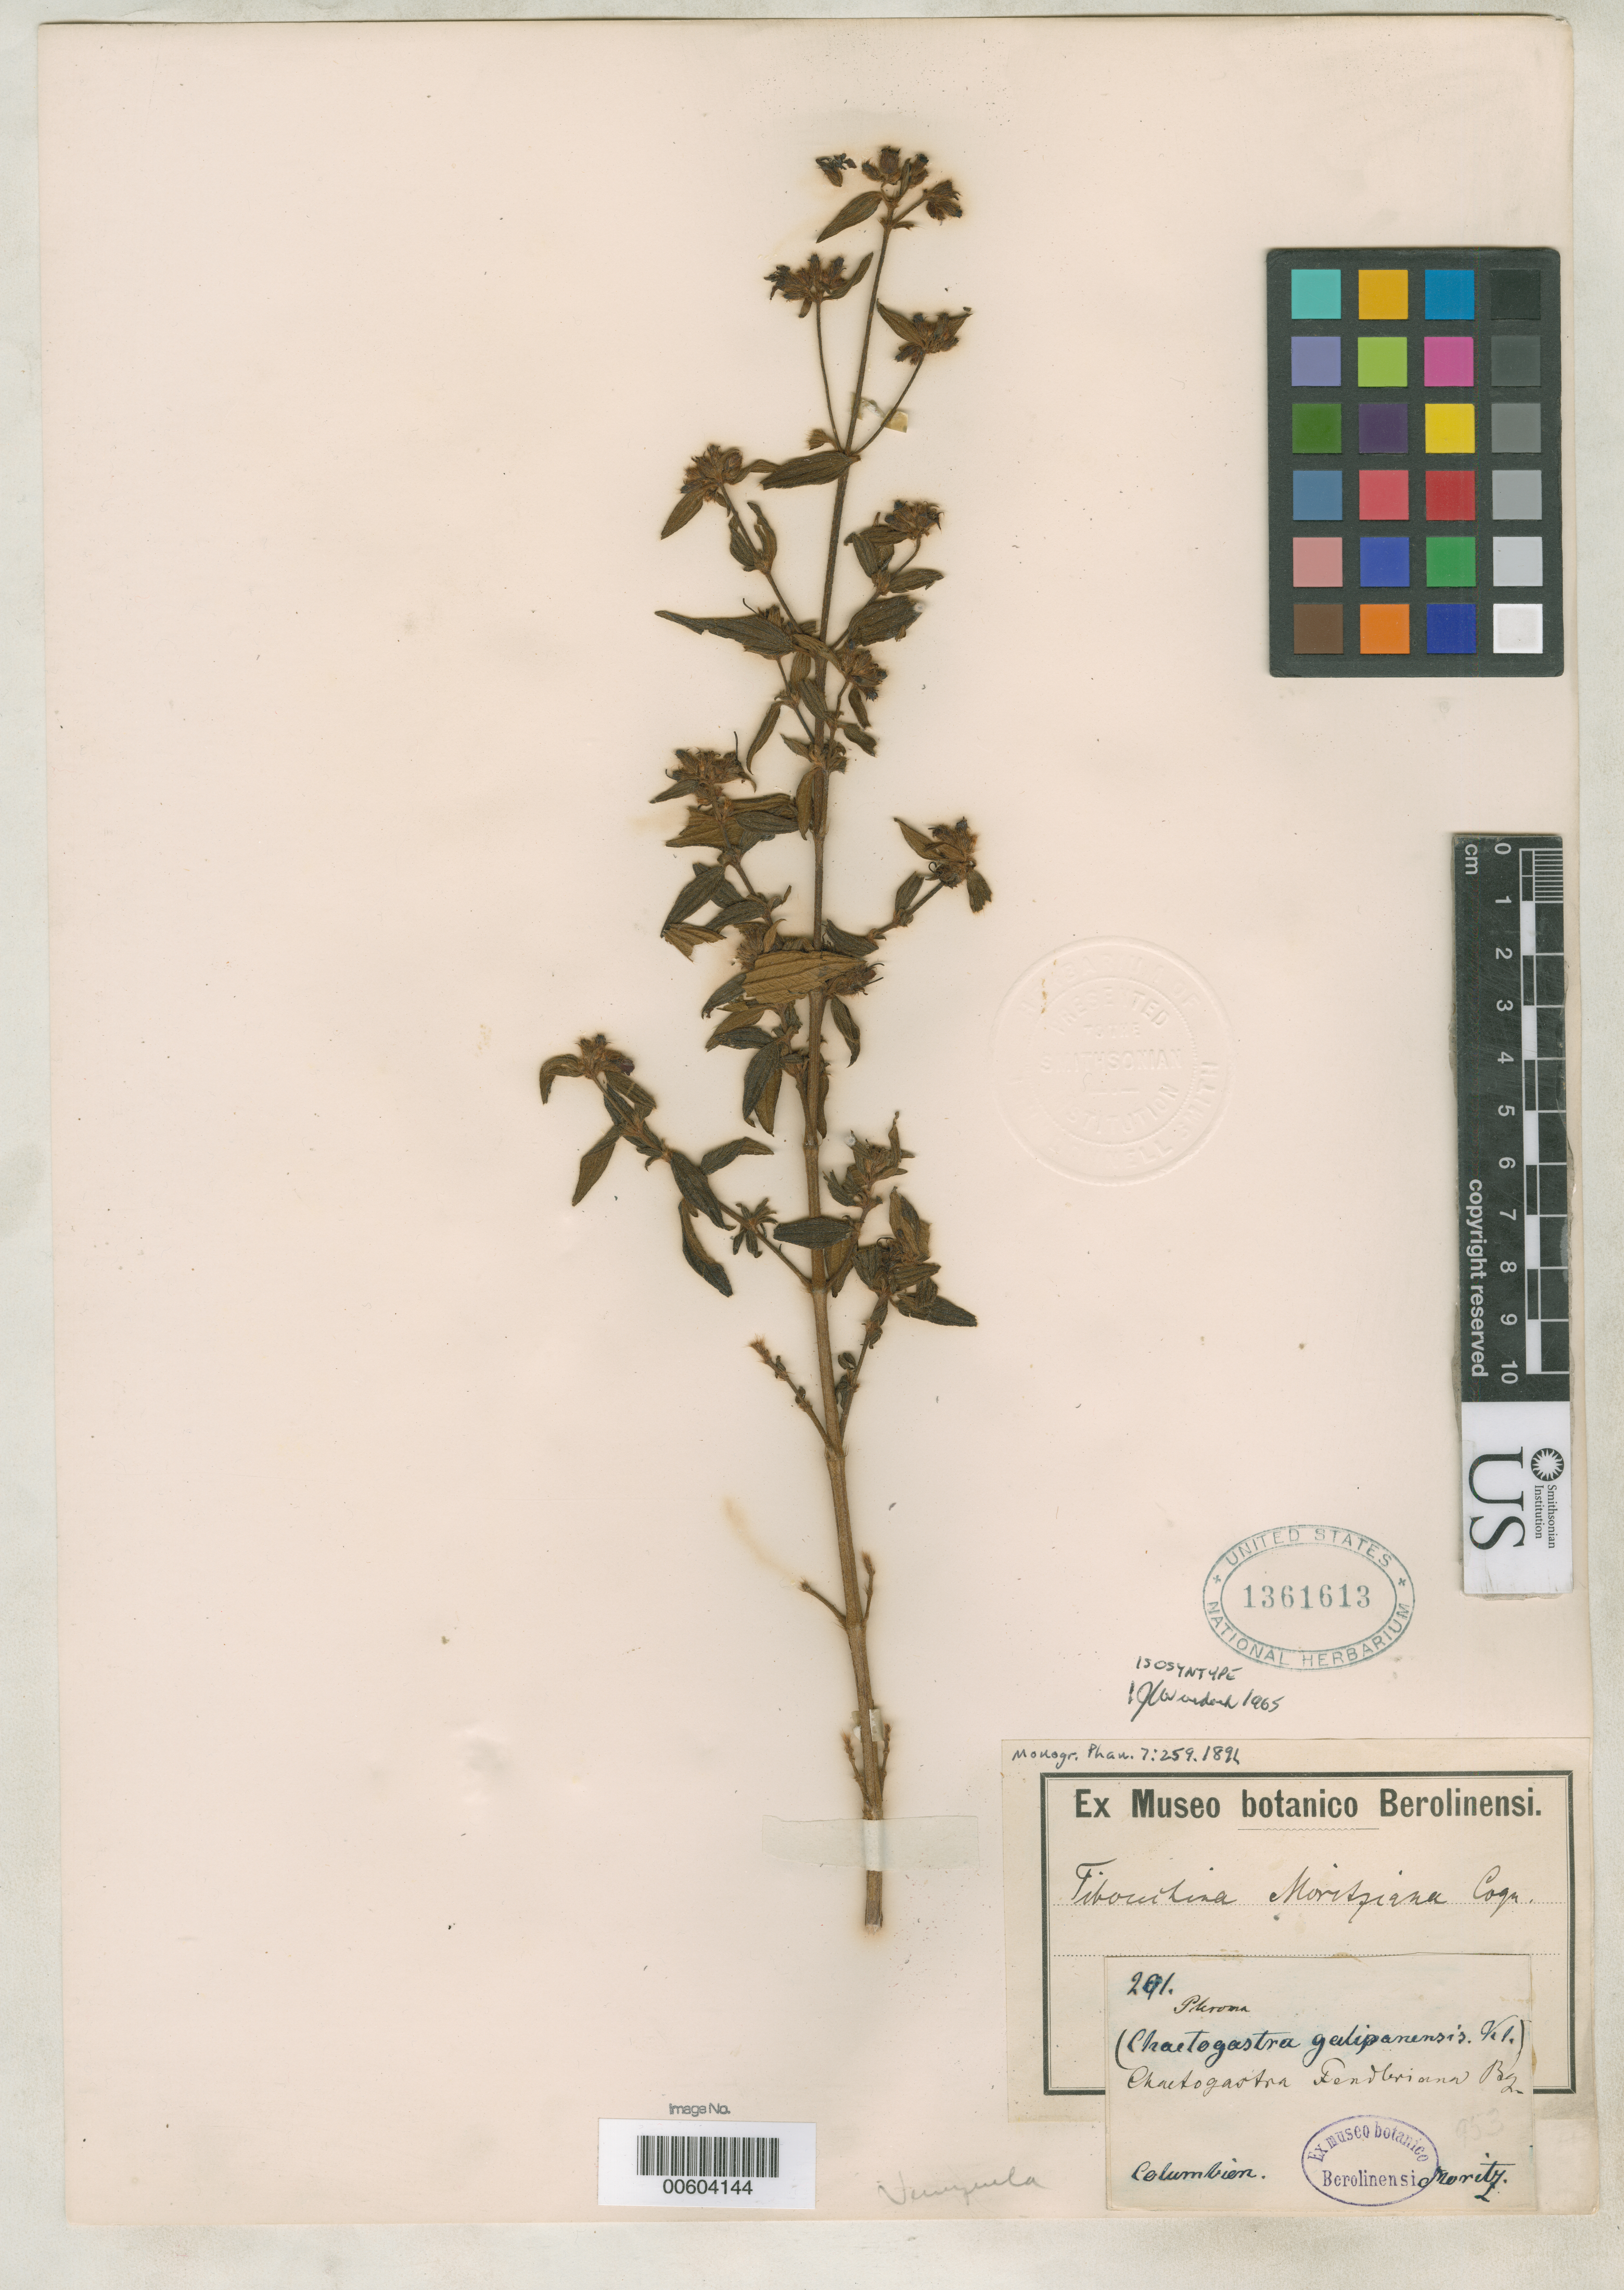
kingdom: Plantae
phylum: Tracheophyta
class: Magnoliopsida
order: Myrtales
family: Melastomataceae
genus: Tibouchina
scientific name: Tibouchina moritziana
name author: Cogn. in A. DC.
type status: Isosyntype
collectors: J. W. Moritz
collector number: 291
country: Venezuela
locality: "Columbien".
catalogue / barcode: US 1361613